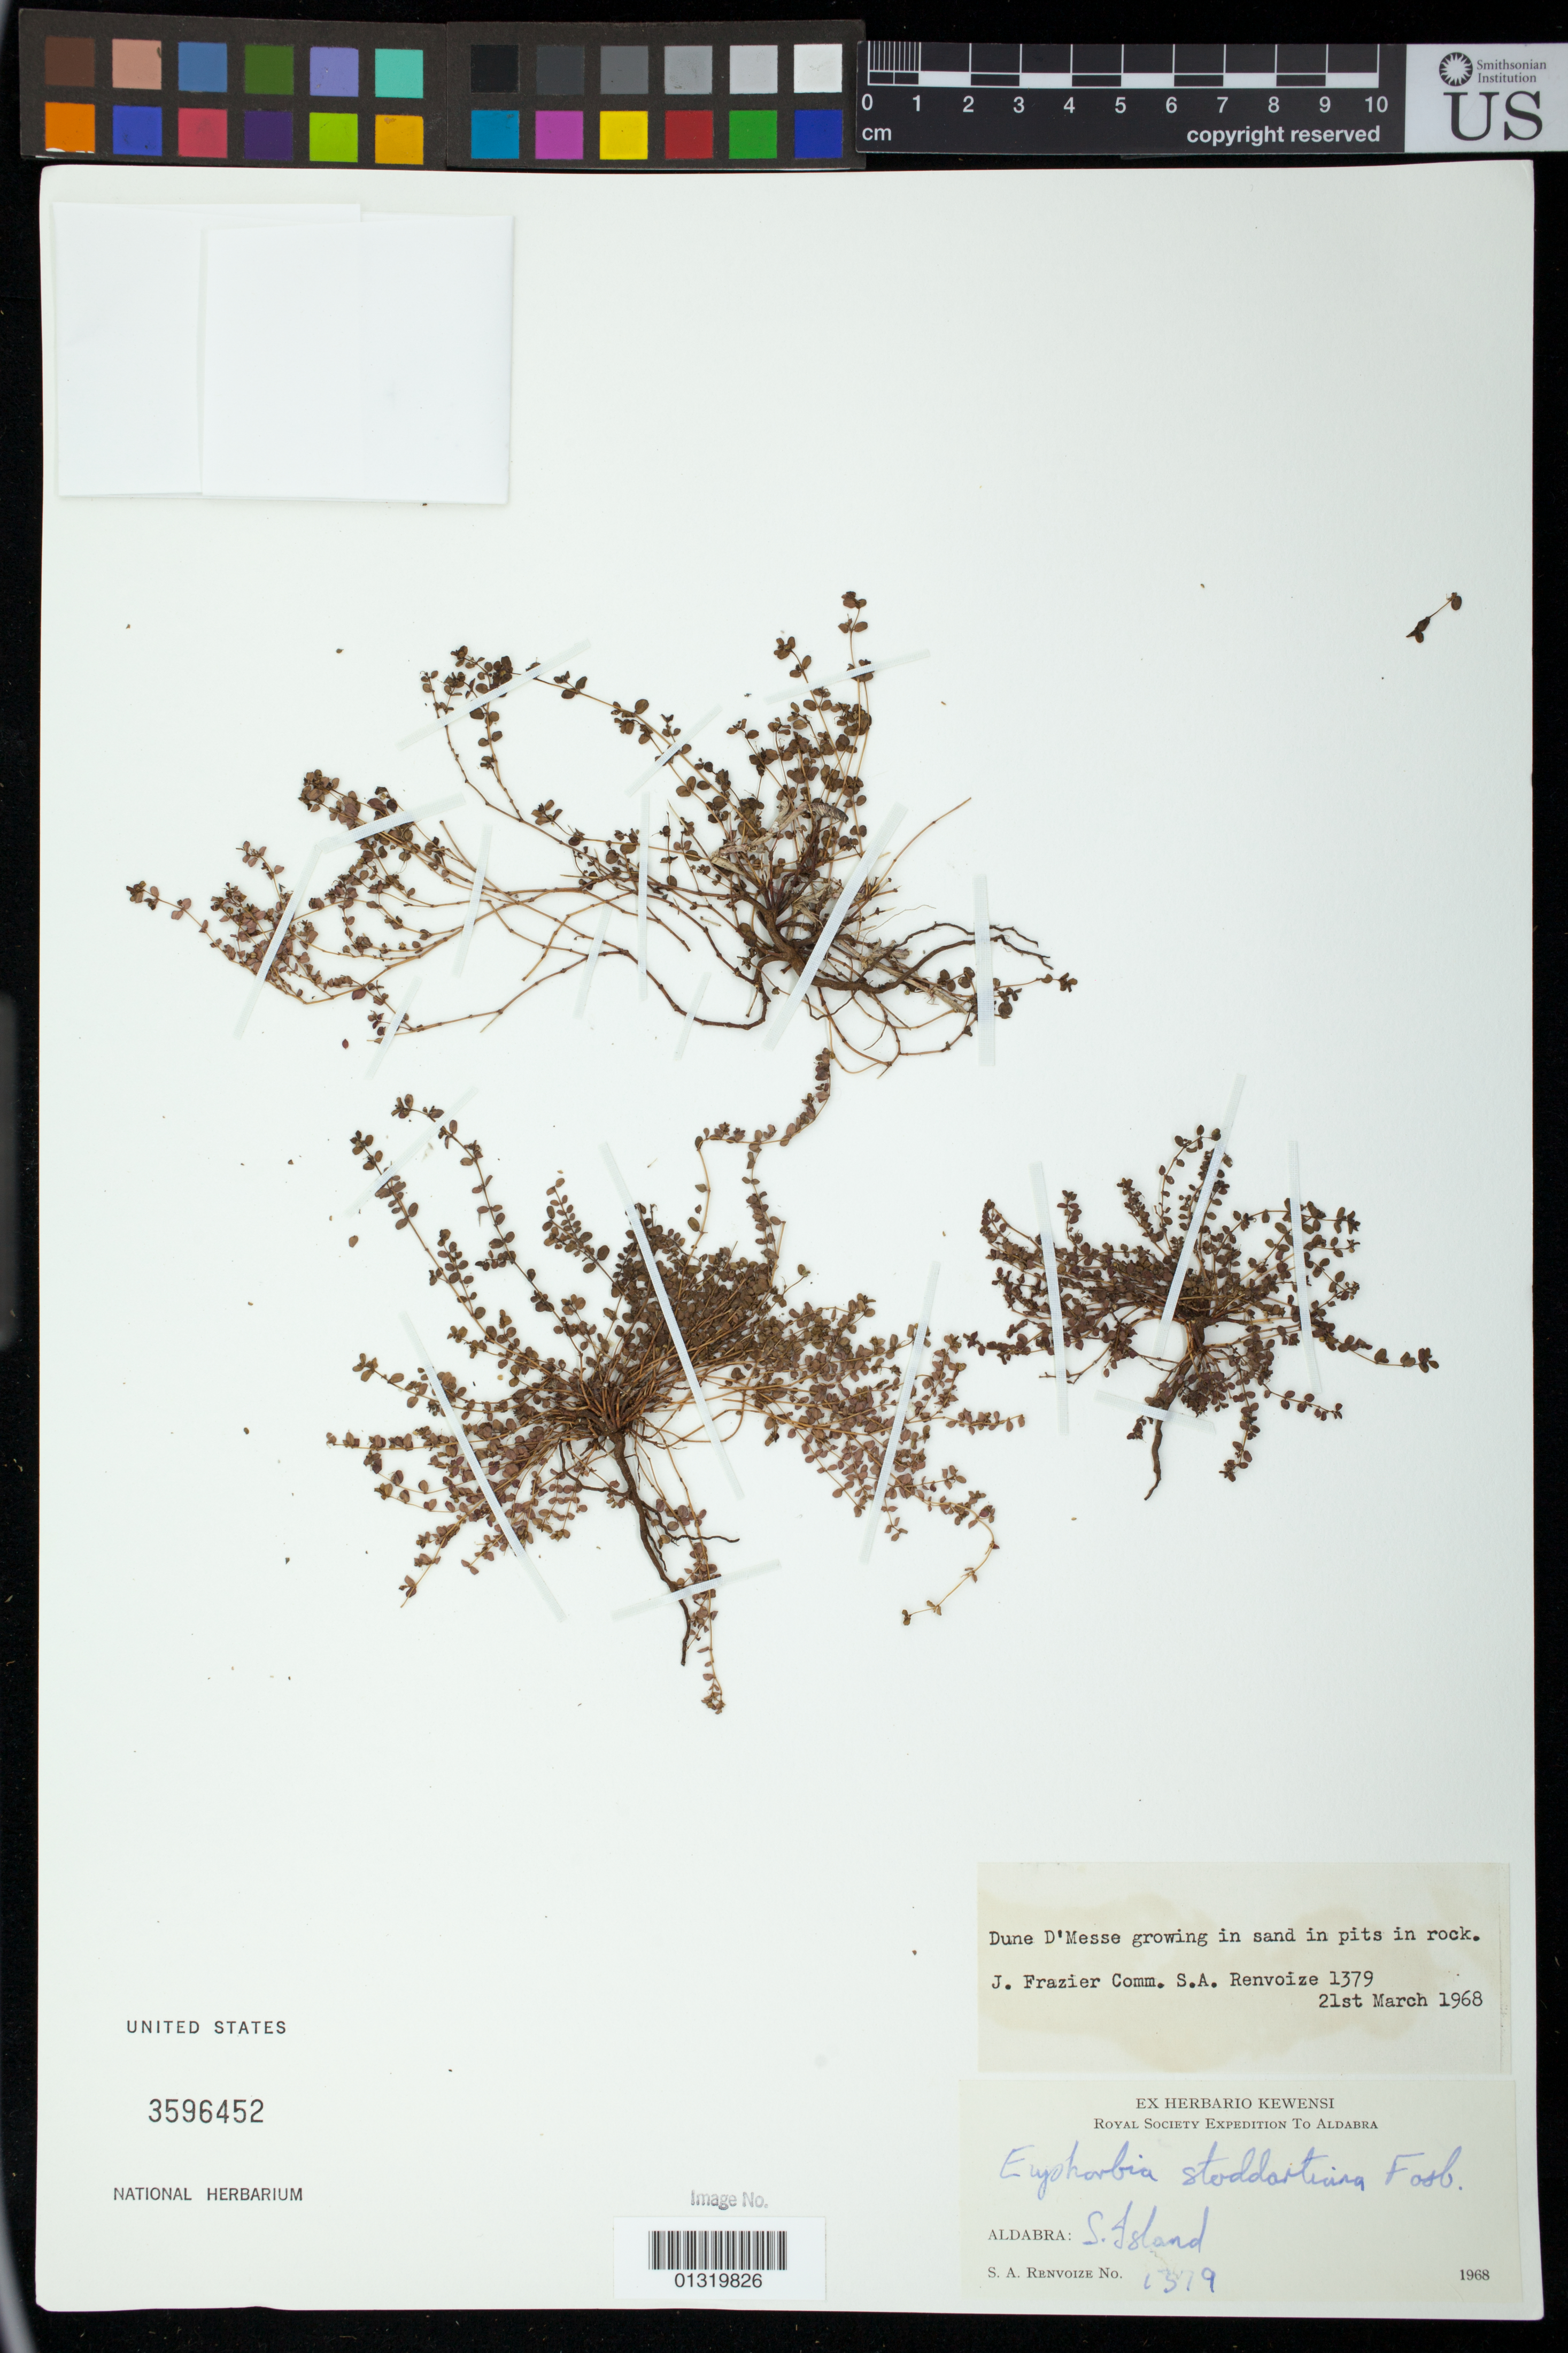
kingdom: Plantae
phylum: Tracheophyta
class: Magnoliopsida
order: Malpighiales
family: Euphorbiaceae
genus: Euphorbia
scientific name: Euphorbia stoddartii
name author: Fosberg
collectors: S. A. Renvoize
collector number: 1379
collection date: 1968-03-21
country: Seychelles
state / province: Outer Islands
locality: Aldabra; S. [South] Island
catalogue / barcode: US 3596452